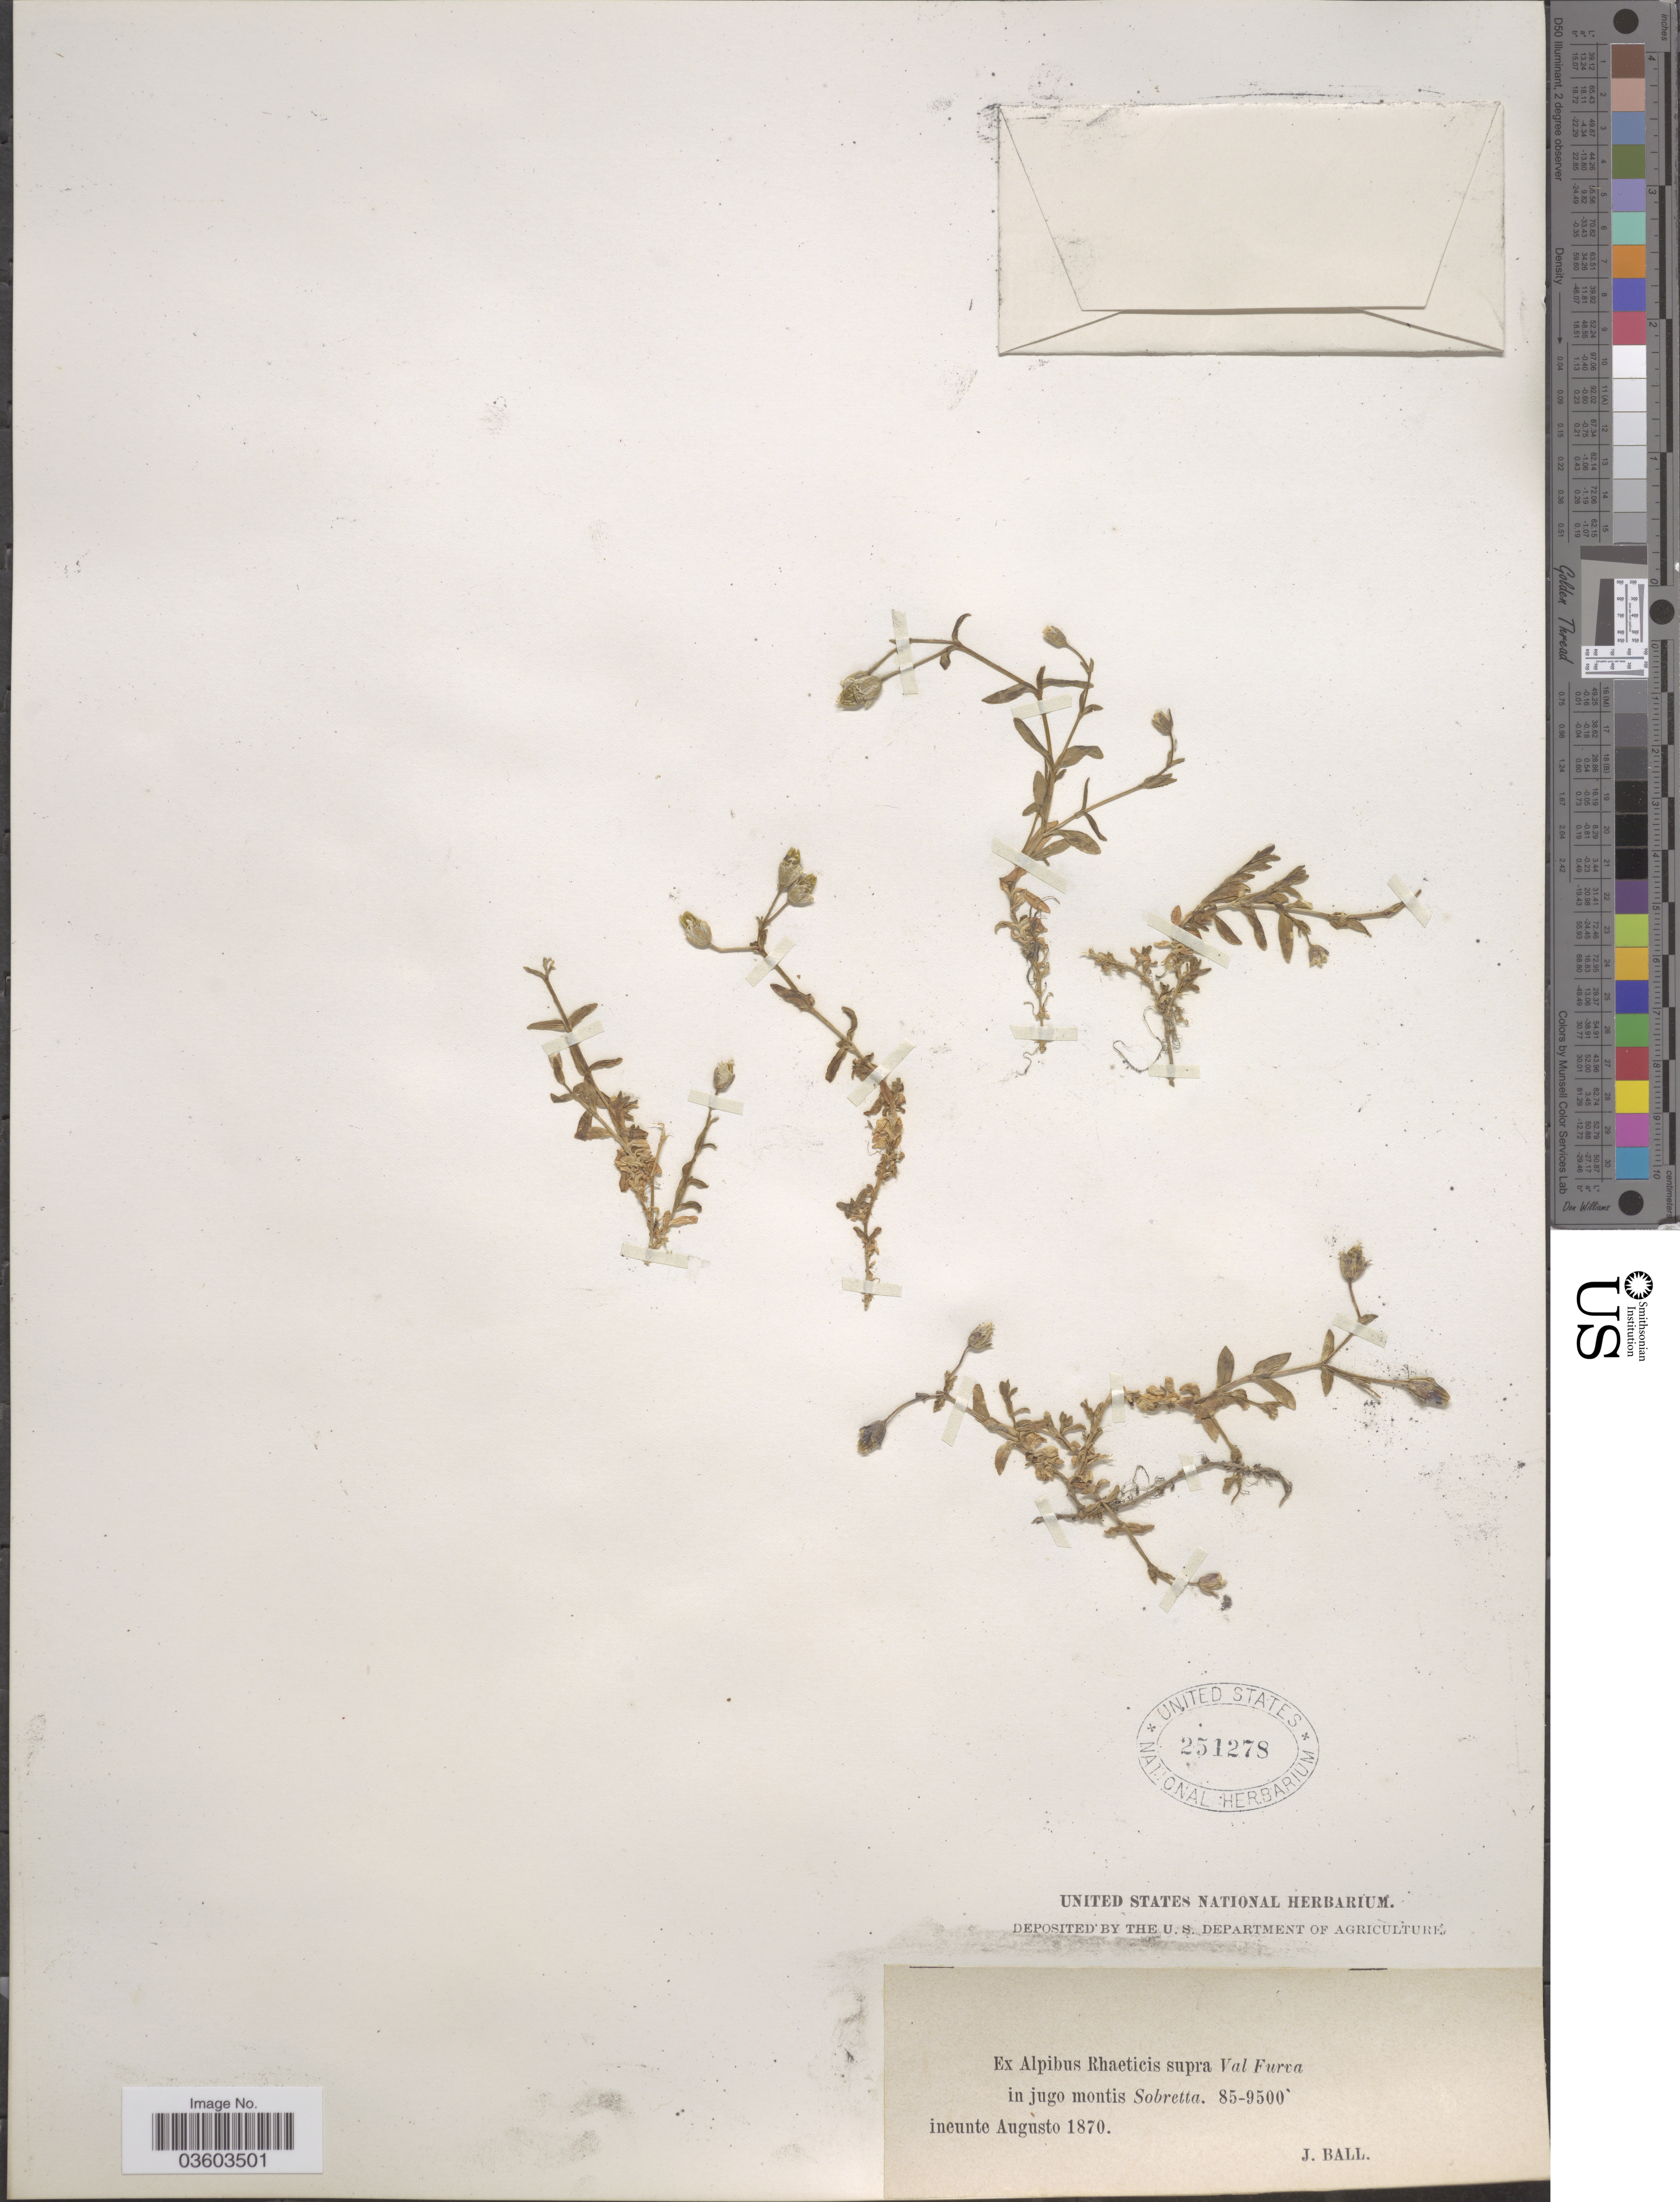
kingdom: Plantae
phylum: Tracheophyta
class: Magnoliopsida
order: Caryophyllales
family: Caryophyllaceae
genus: Cerastium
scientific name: Cerastium sp.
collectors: J. Ball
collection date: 1870-08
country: Italy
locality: Ex Alpibus Rhaeticis supra Val Furva in jugo montis Sobretta.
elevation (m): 2591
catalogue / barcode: US 251278